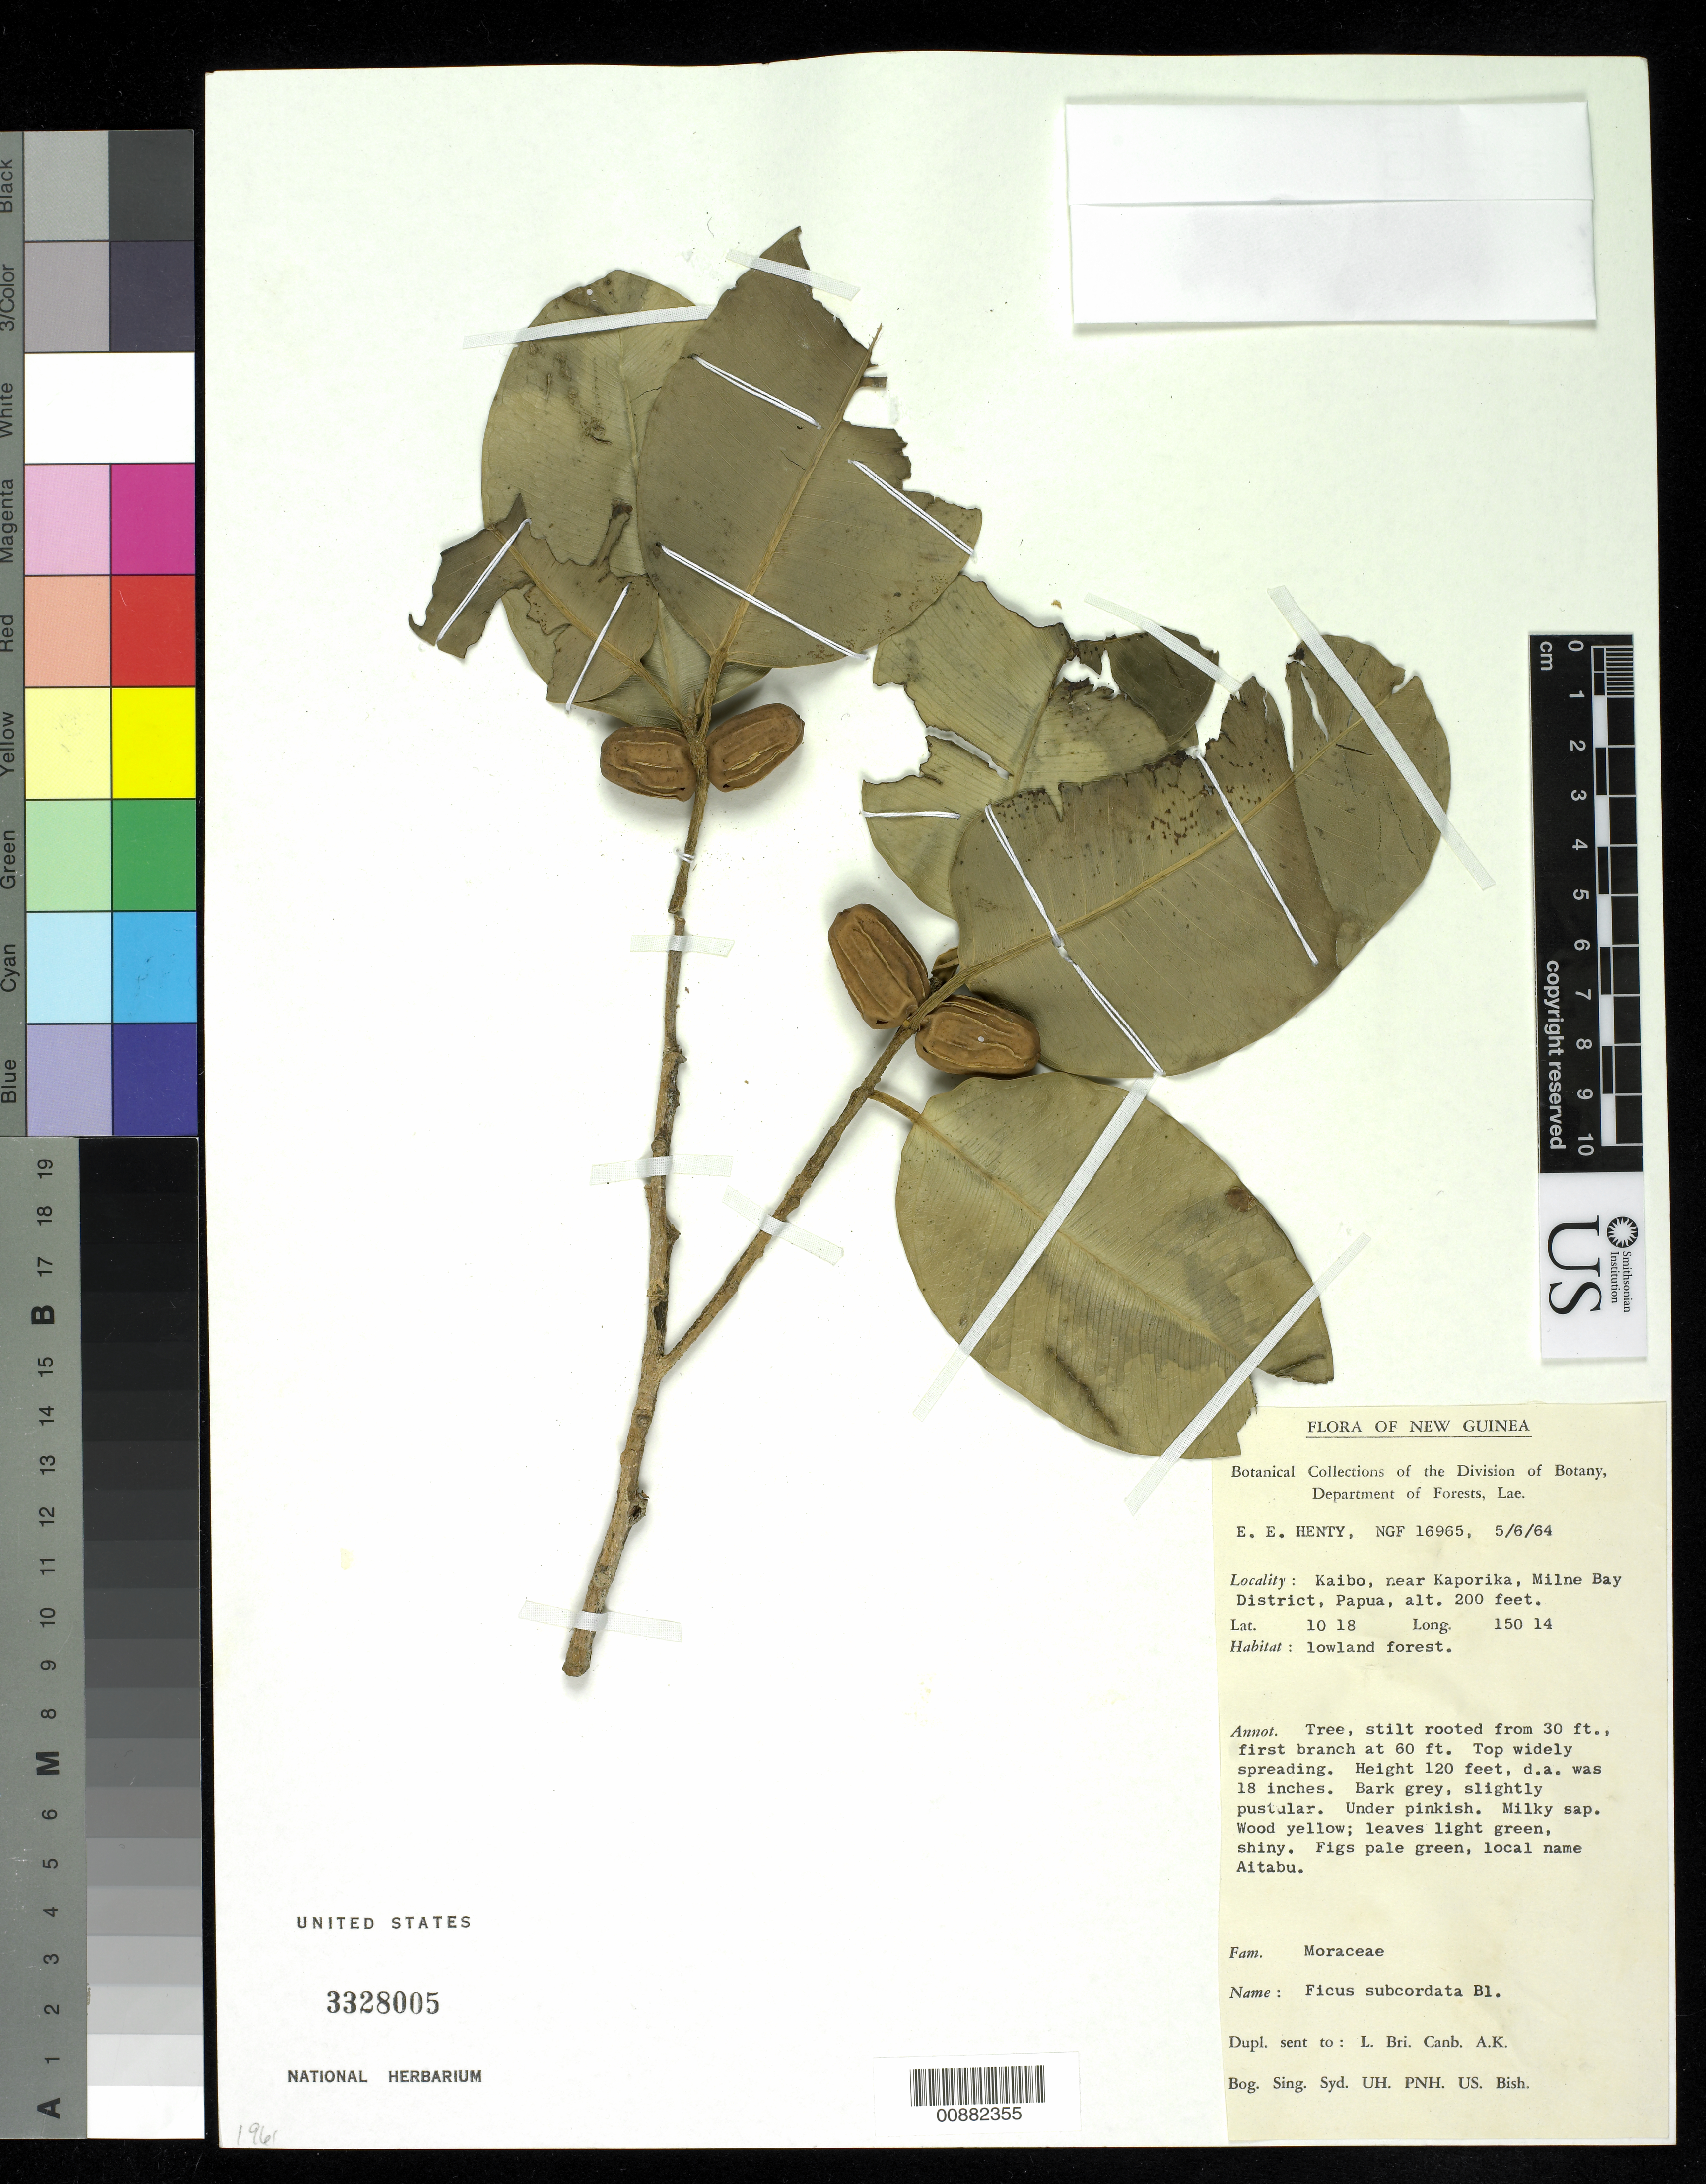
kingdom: Plantae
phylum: Tracheophyta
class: Magnoliopsida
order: Rosales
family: Moraceae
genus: Ficus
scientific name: Ficus subcordata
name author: Blume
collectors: E. Henty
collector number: NGF 16965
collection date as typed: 05 Jun 1964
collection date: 1964-06-05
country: Papua New Guinea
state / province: Milne Bay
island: New Guinea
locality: Kaibo, near Kaporika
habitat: lowland forest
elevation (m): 61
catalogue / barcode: US 3328005